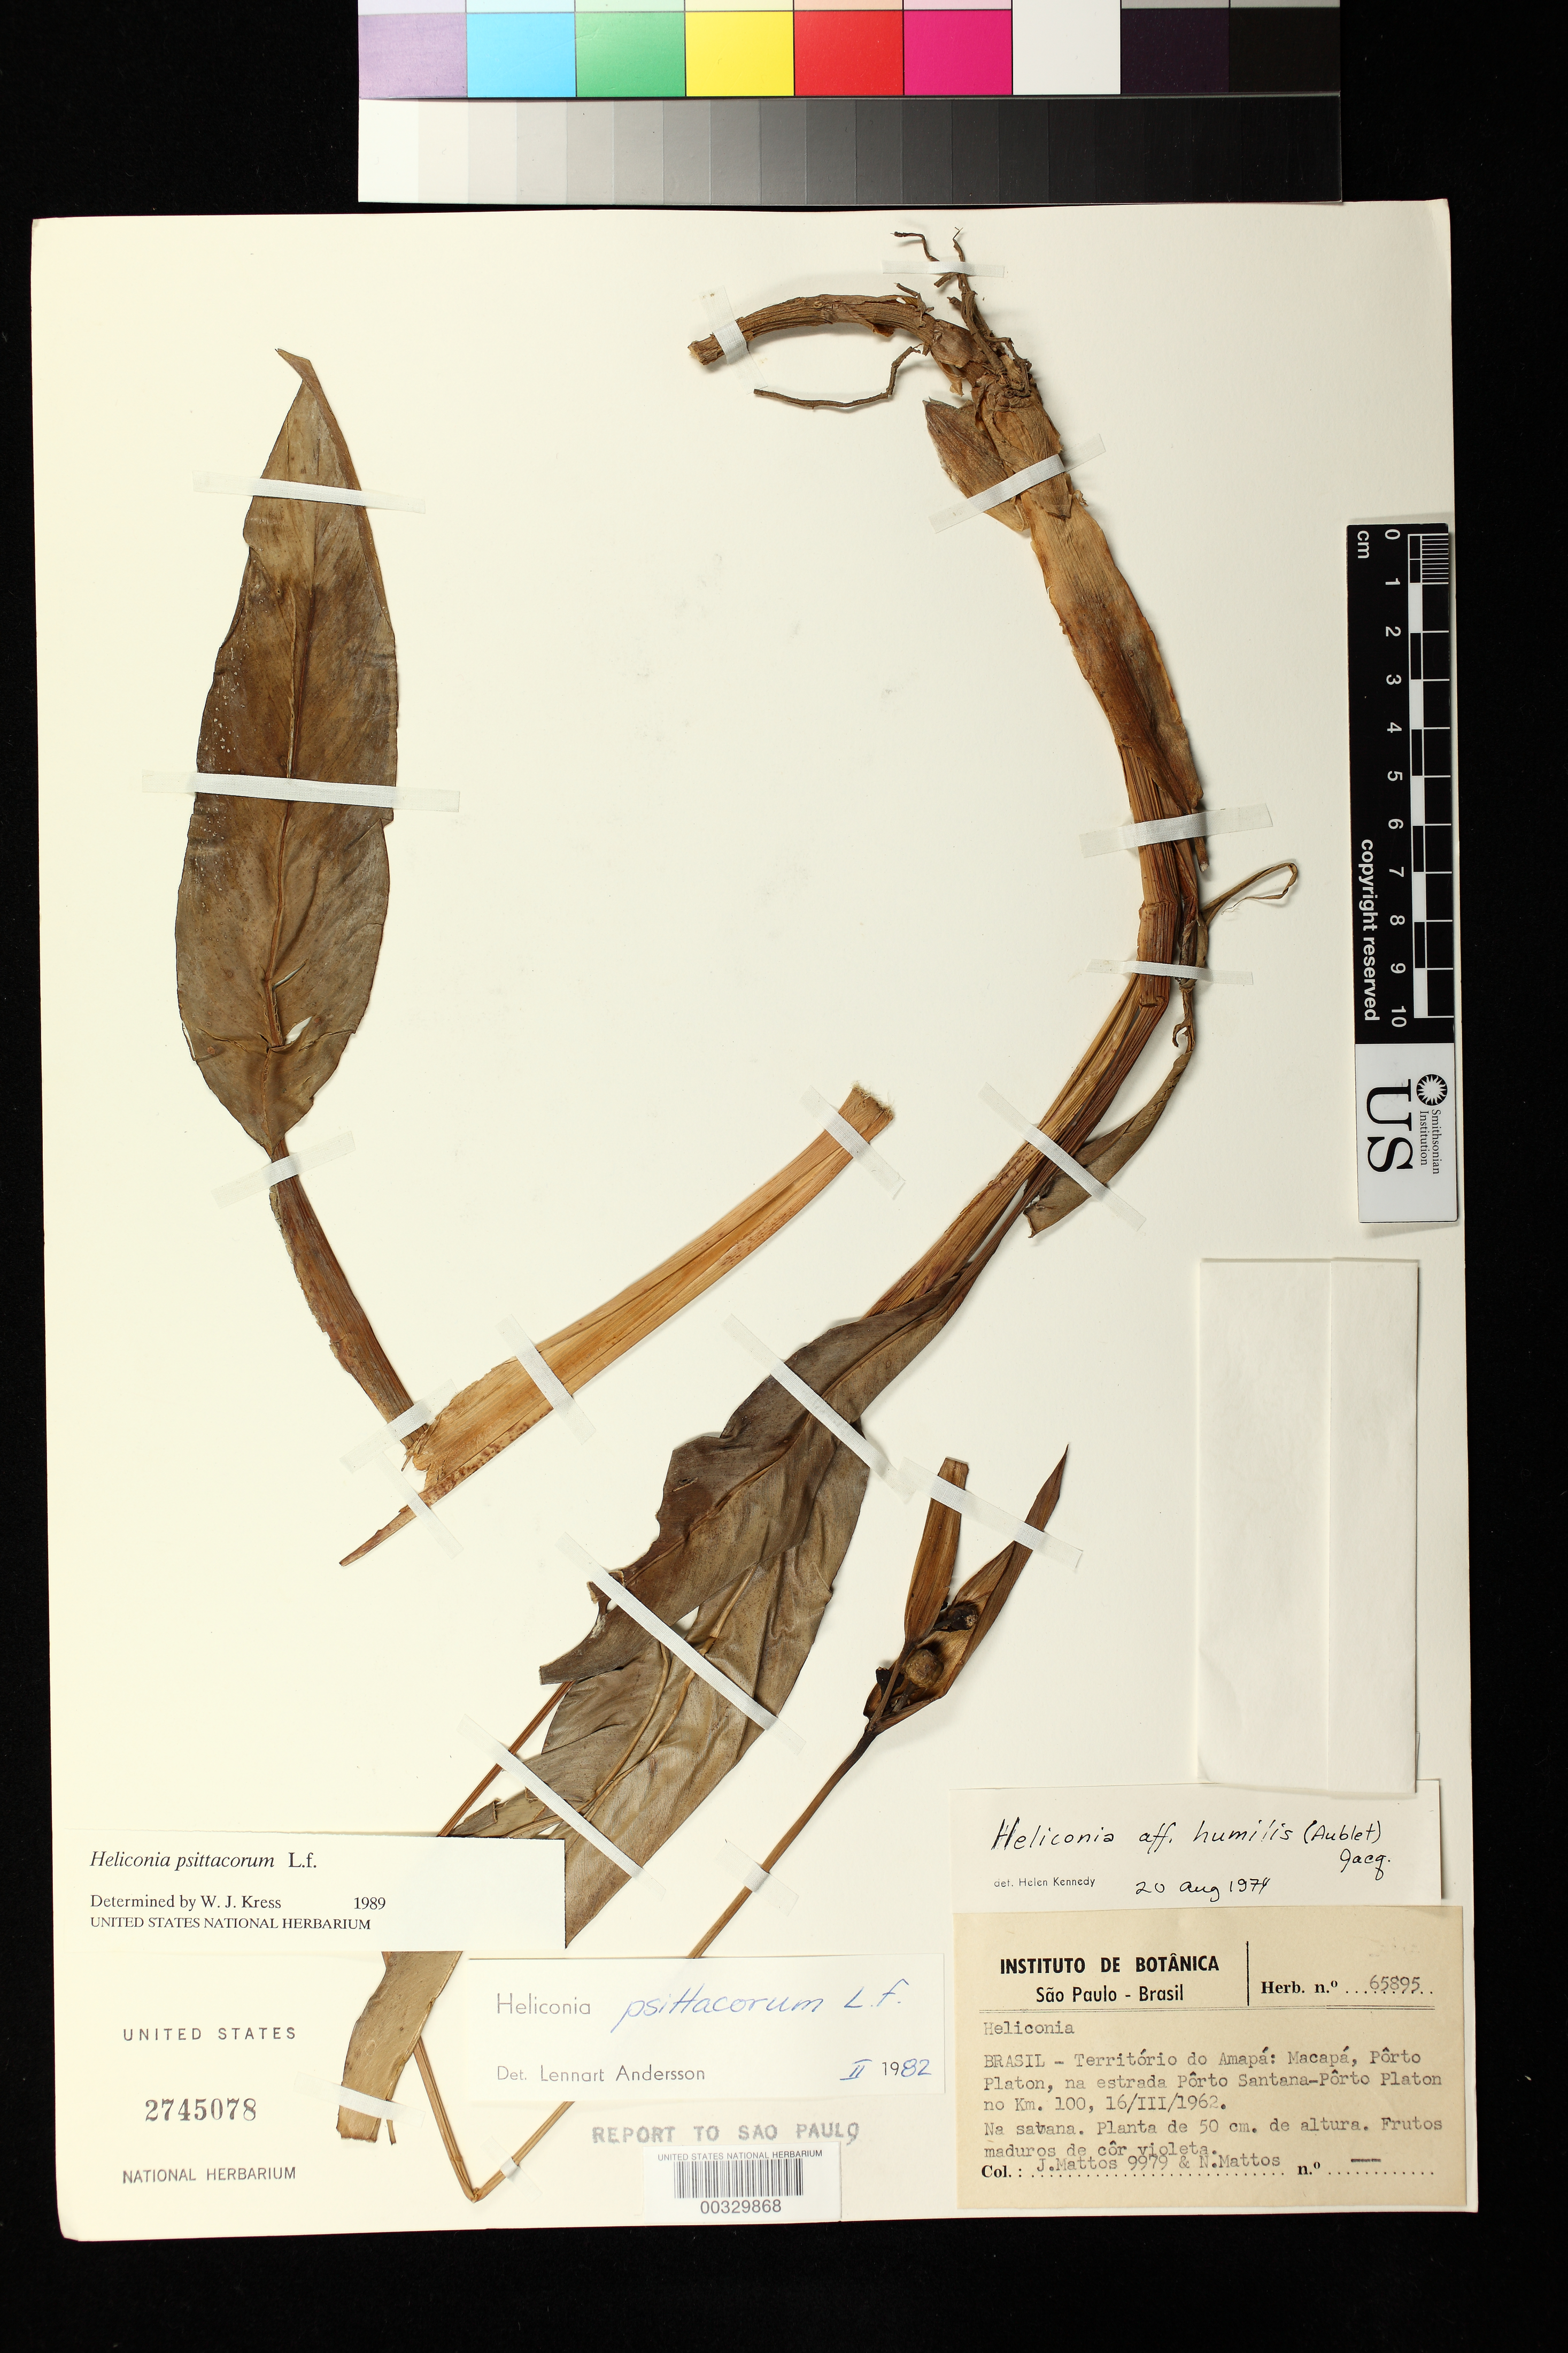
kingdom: Plantae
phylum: Tracheophyta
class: Liliopsida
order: Zingiberales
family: Heliconiaceae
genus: Heliconia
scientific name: Heliconia psittacorum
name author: L. f.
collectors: J. R. de Mattos & N. F. Mattos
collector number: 9979 / Herb 65895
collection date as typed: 16 Mar 1962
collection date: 1962-03-16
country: Brazil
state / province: Amapá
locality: Macapa, porto platon, on porto santana-porto platon highway, km 100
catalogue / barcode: US 2745078